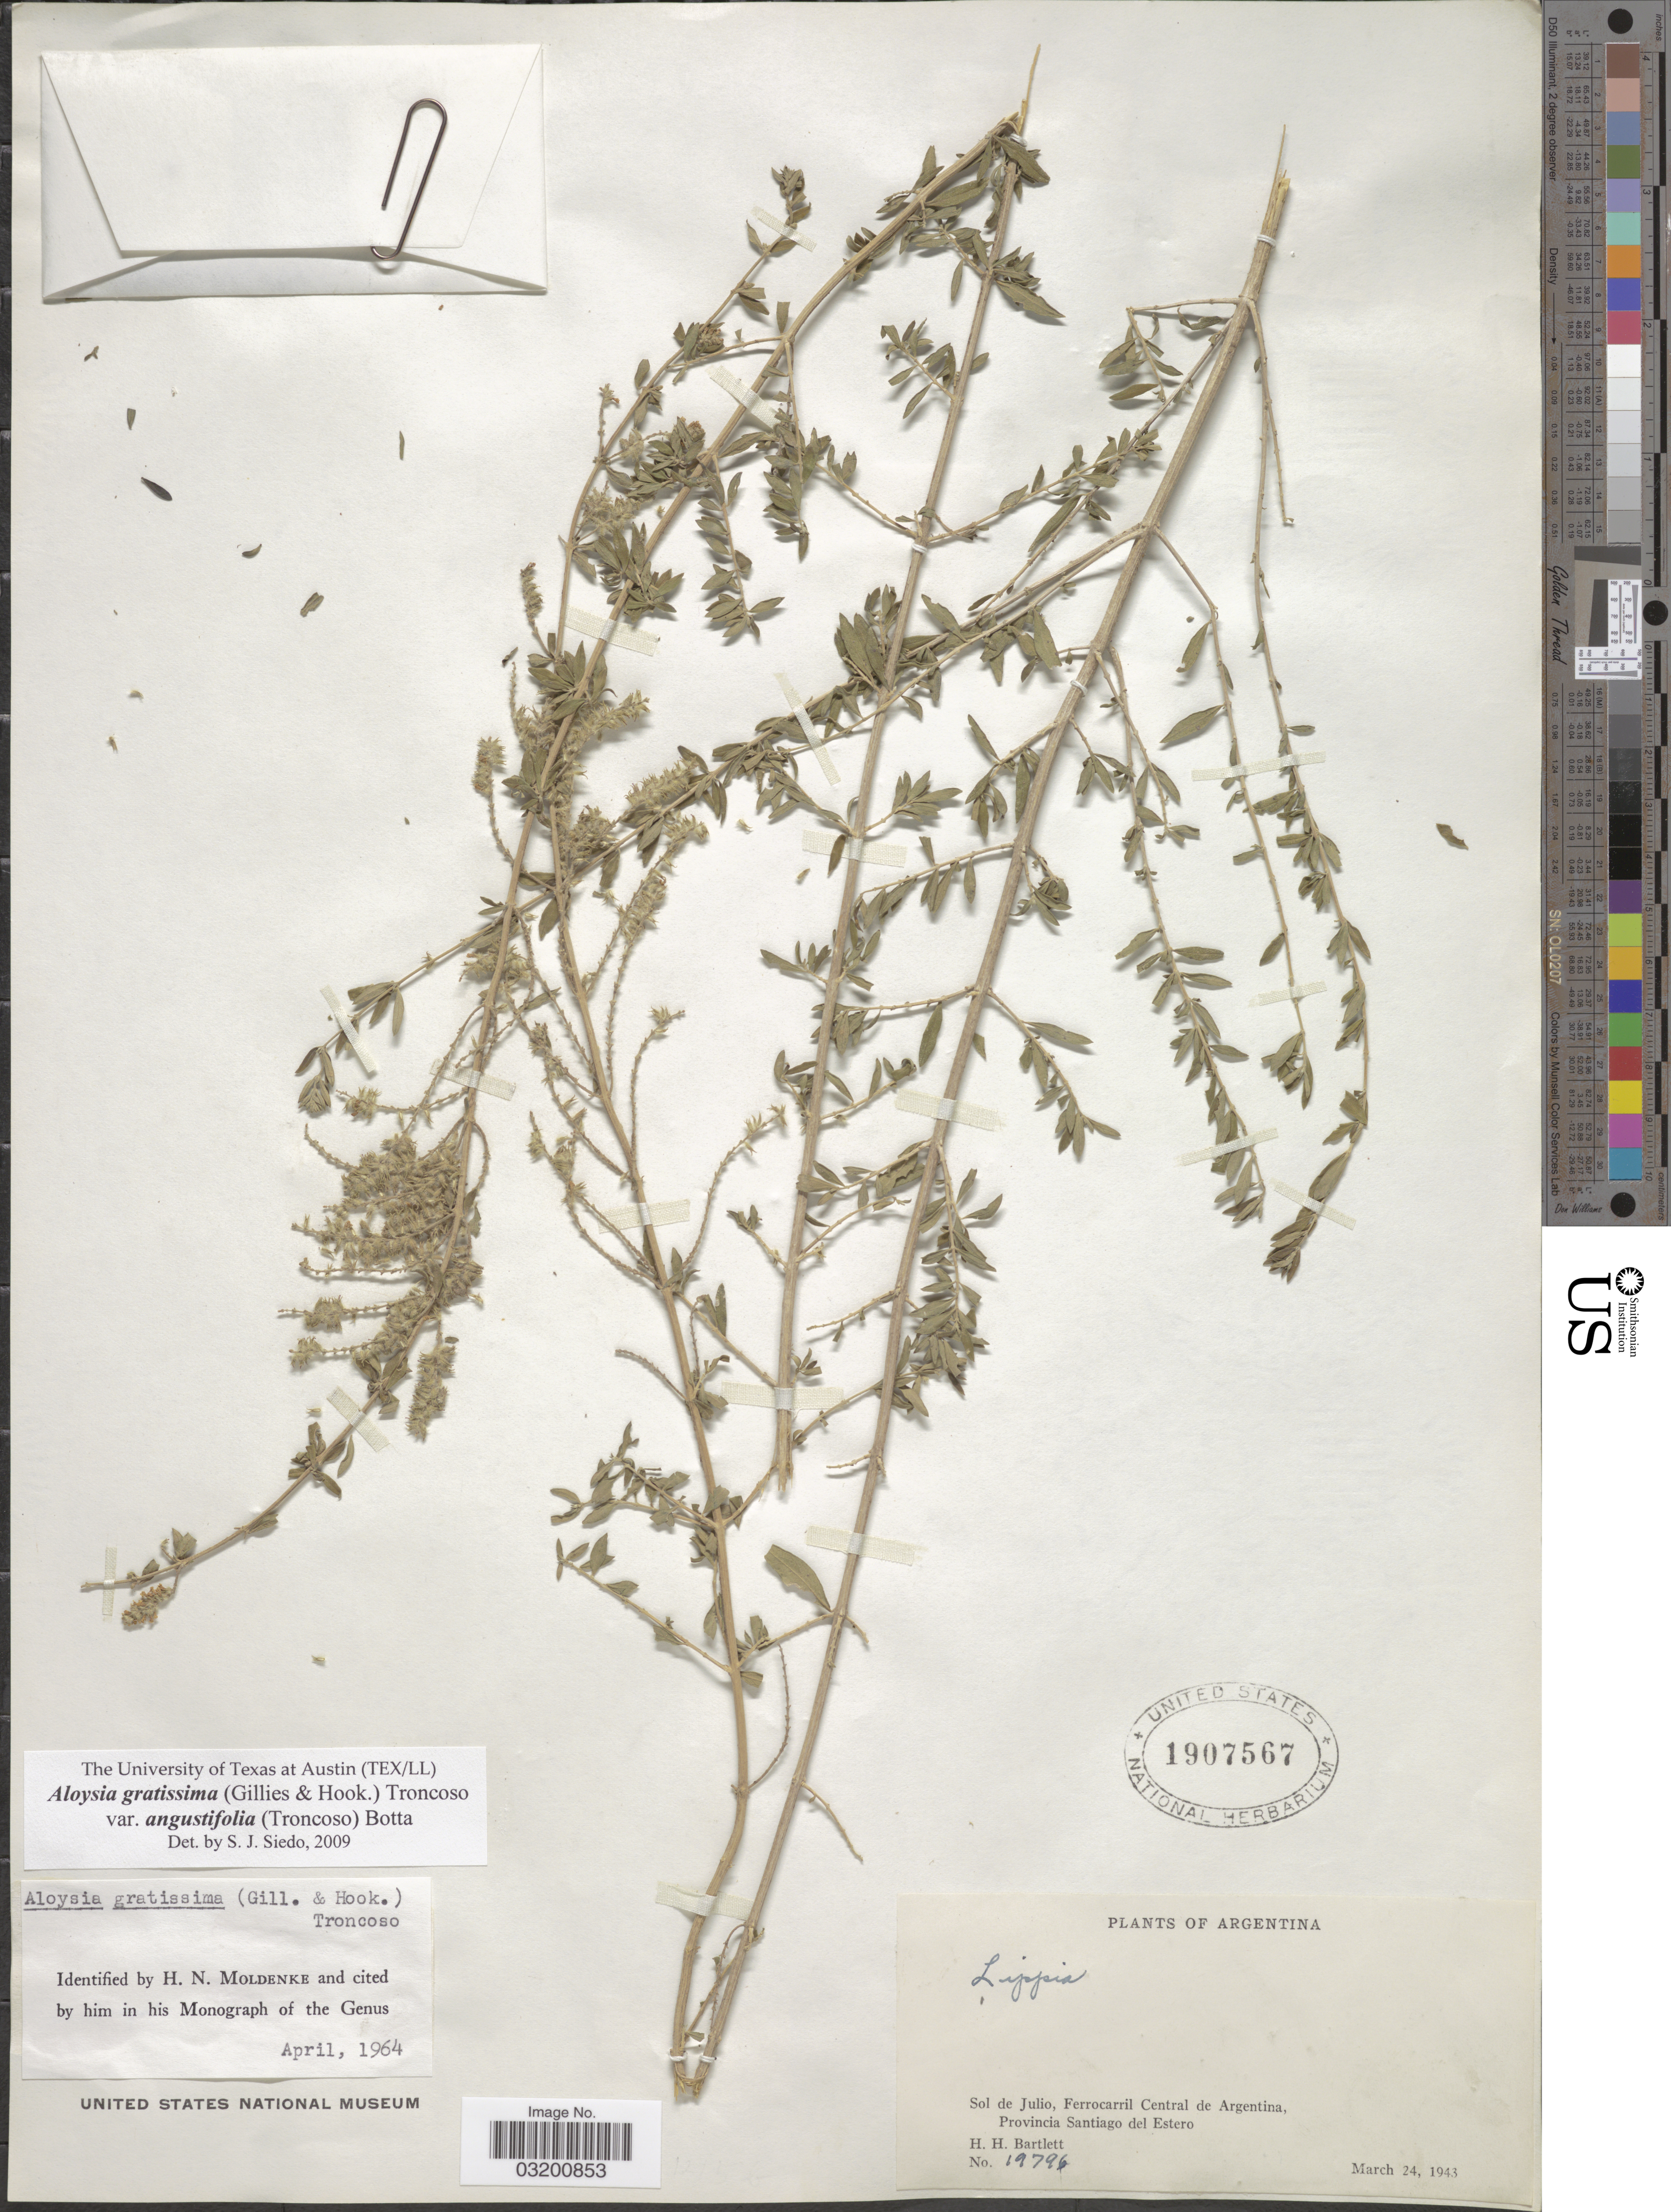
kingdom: Plantae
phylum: Tracheophyta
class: Magnoliopsida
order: Lamiales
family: Verbenaceae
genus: Aloysia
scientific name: Aloysia gratissima var. angustifolia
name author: (Tronc.) Botta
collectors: H. H. Bartlett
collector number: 19796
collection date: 1943-03-24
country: Argentina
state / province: Santiago del Estero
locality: Sol de Julio, Ferrocarril Central de Argentina.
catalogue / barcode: US 1907567